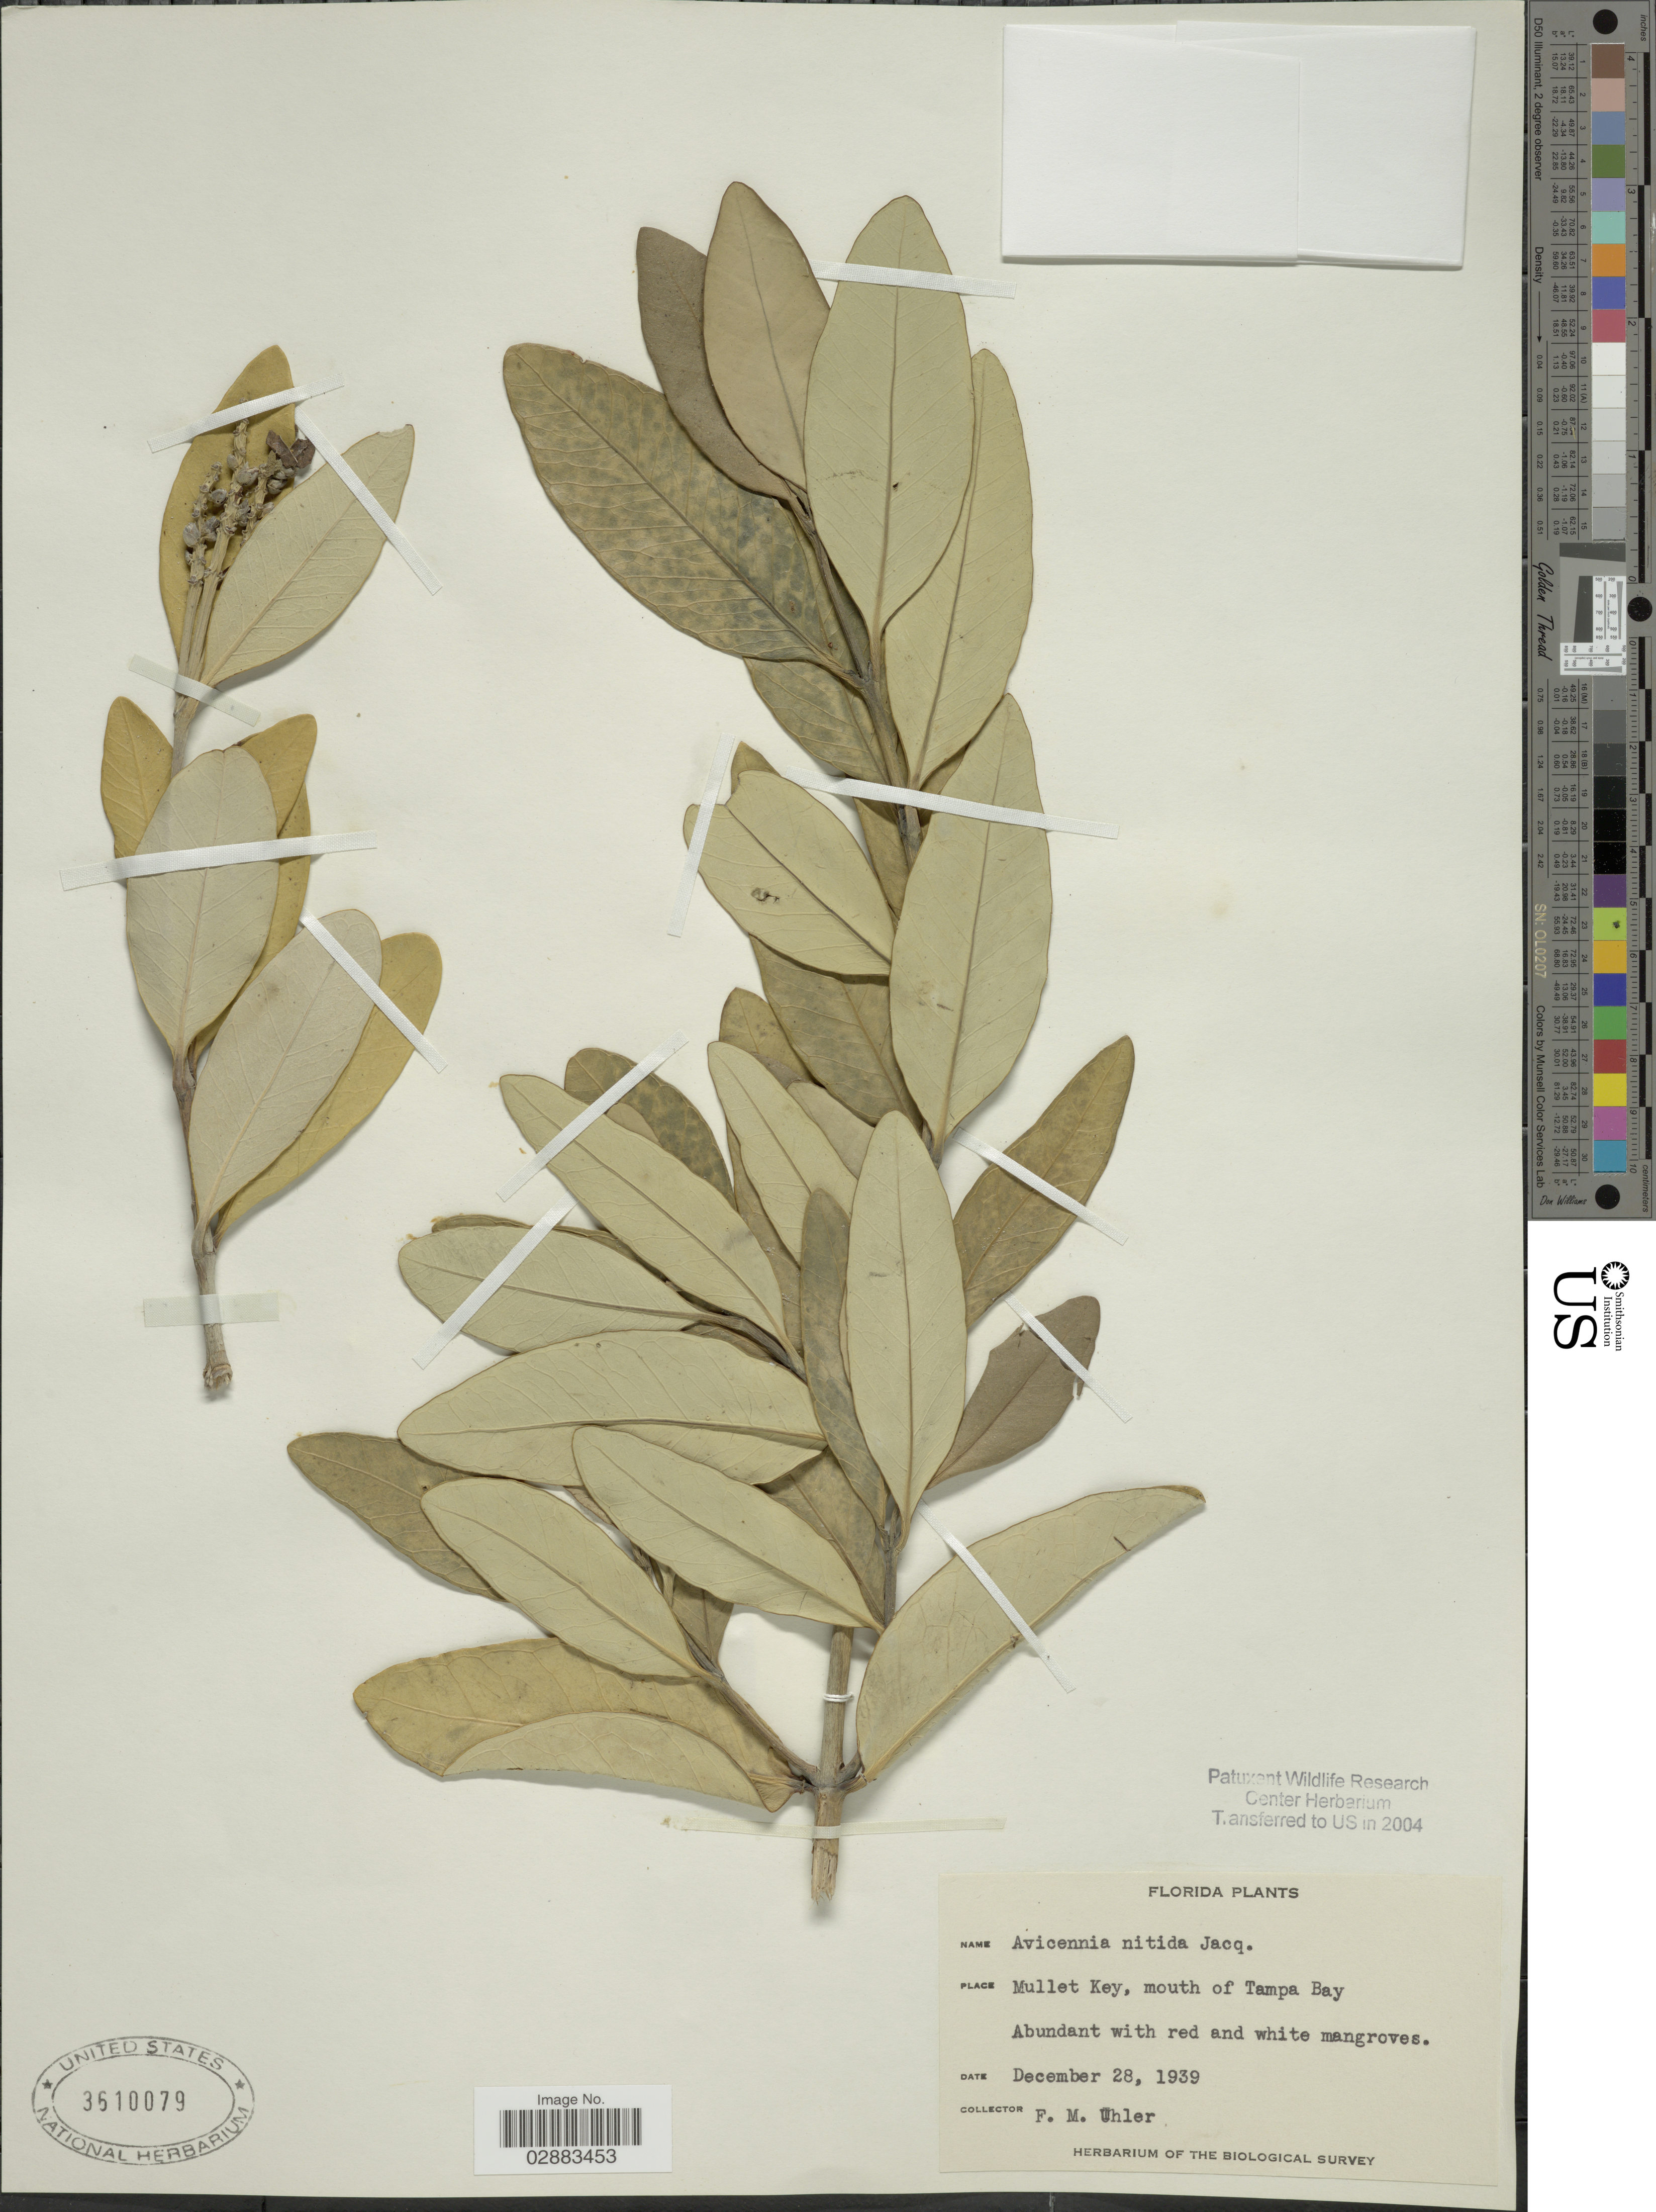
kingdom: Plantae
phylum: Tracheophyta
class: Magnoliopsida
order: Lamiales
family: Acanthaceae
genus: Avicennia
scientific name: Avicennia germinans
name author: (L.) L.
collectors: F. M. Uhler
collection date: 1939-12-28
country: United States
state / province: Florida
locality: Mullet Key, mouth of Tampa Bay.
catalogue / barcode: US 3610079